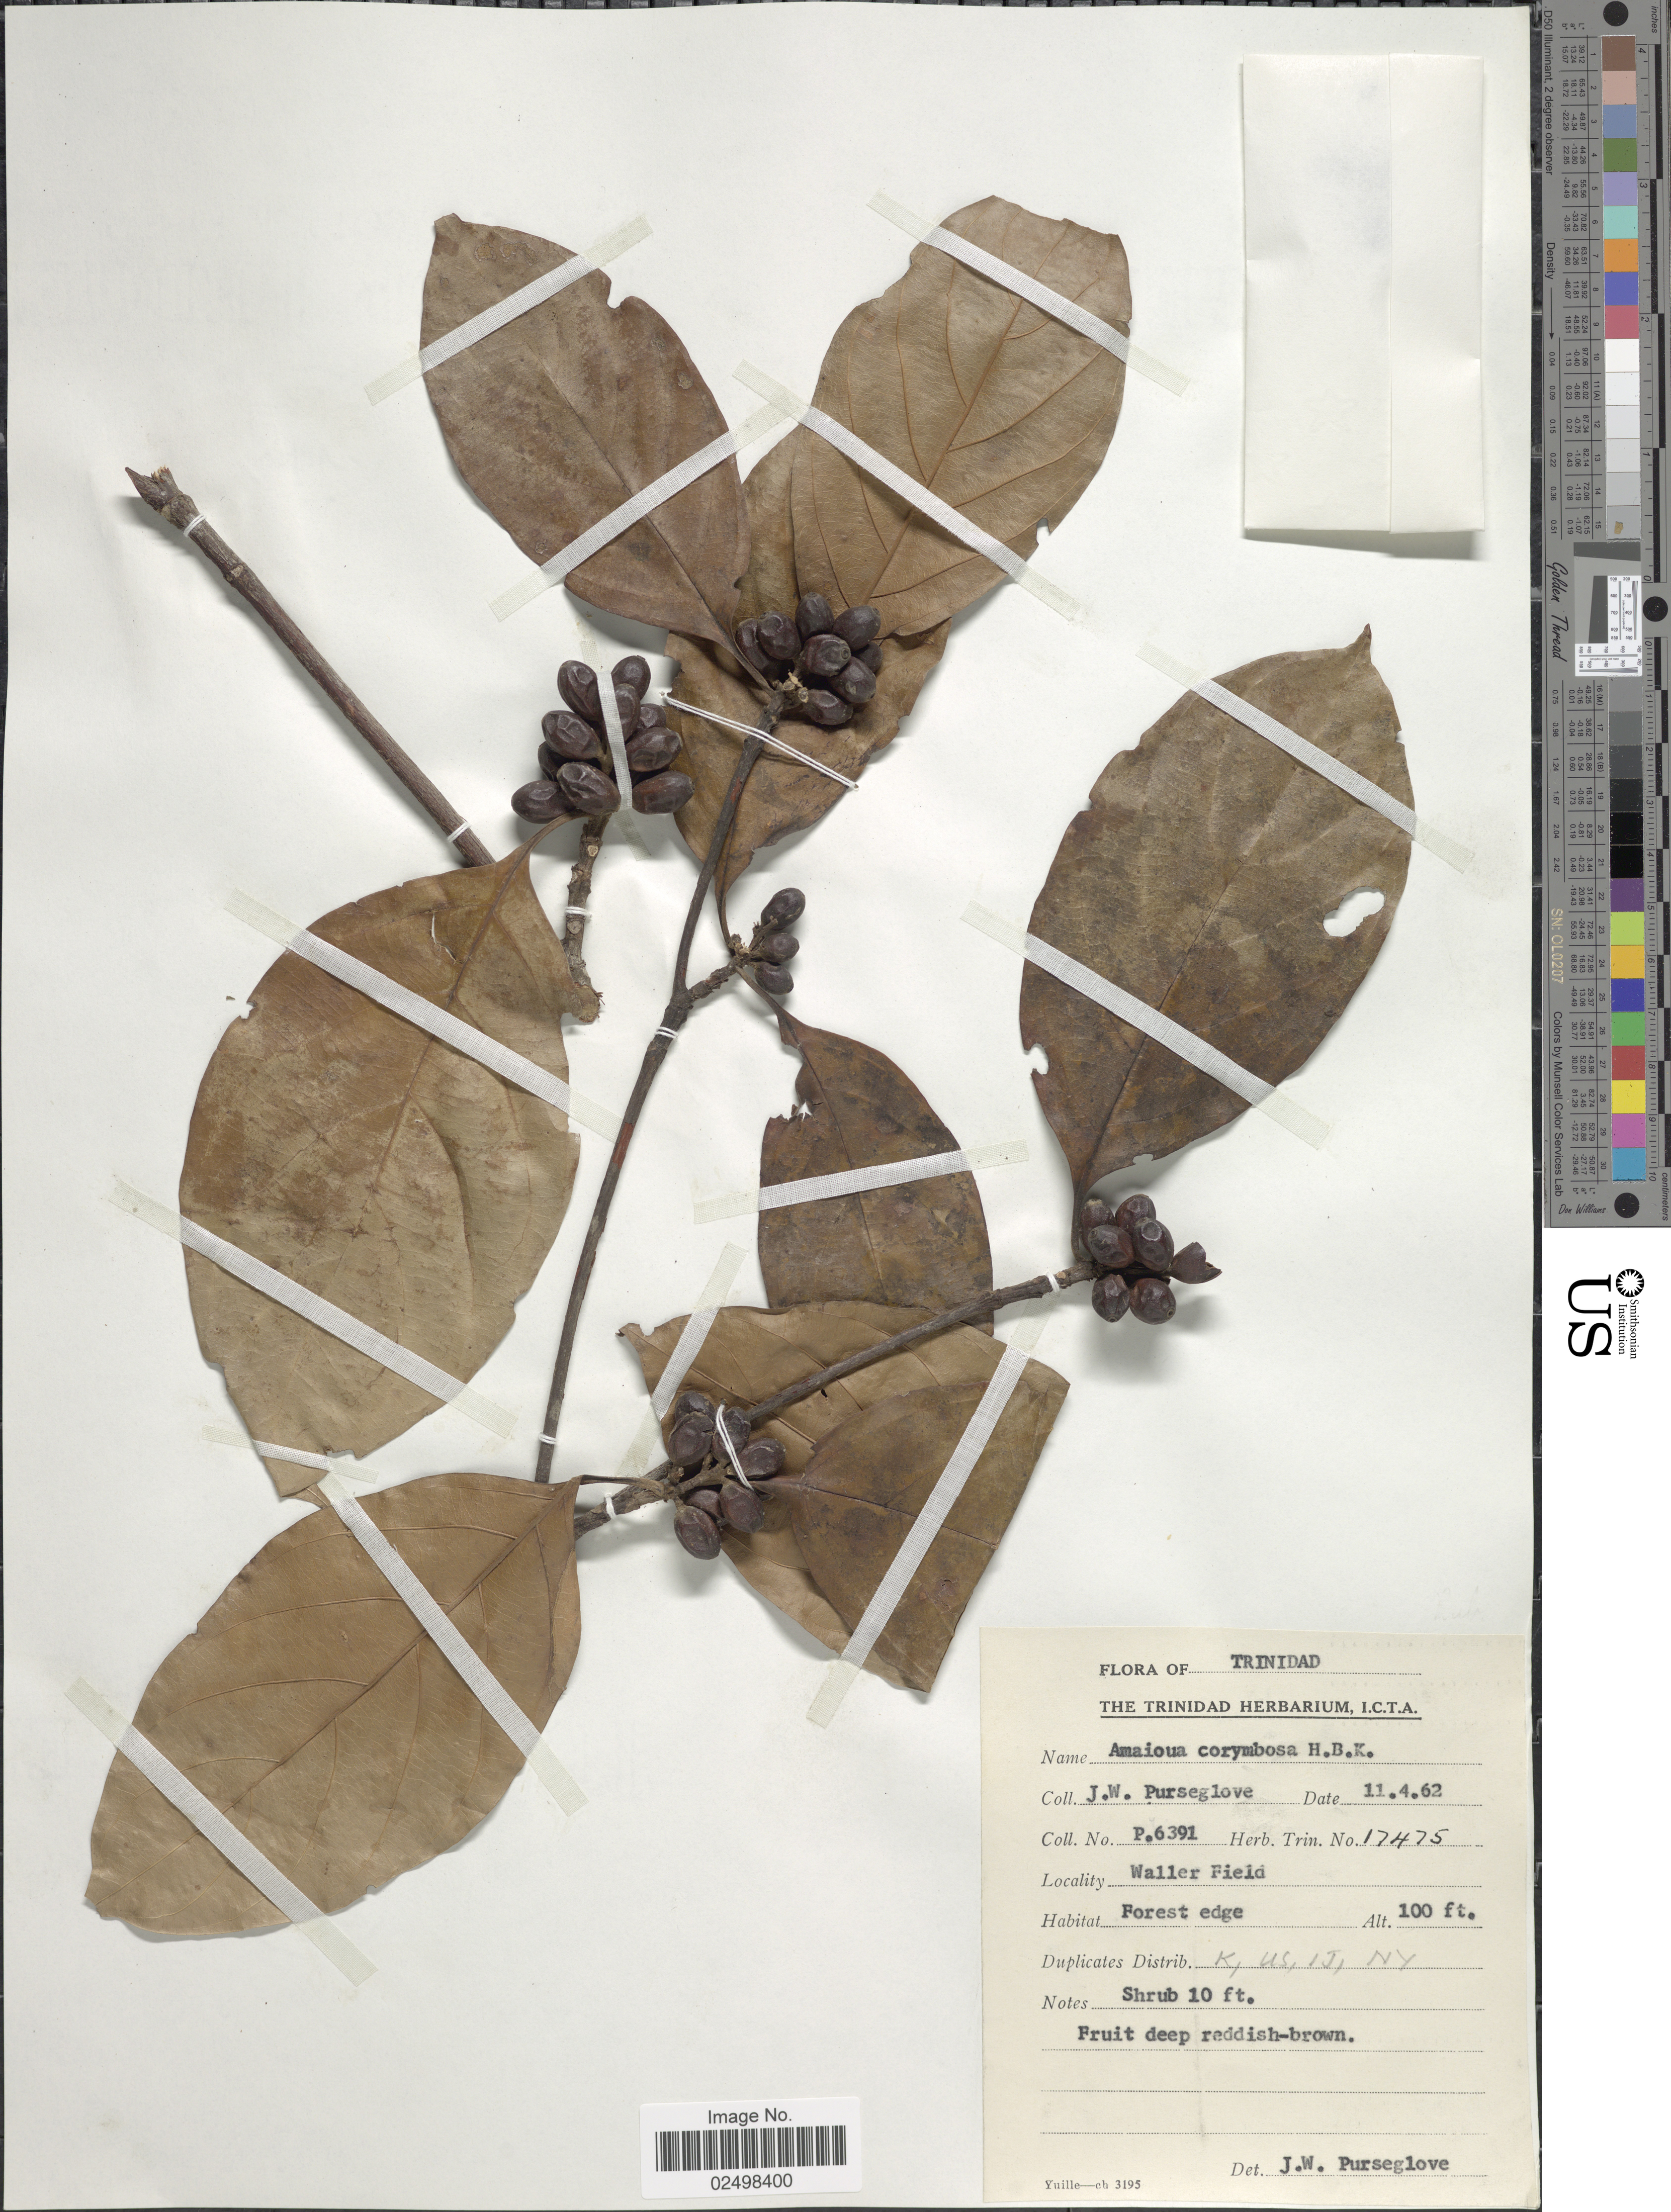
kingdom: Plantae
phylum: Tracheophyta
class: Magnoliopsida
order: Gentianales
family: Rubiaceae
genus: Amaioua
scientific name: Amaioua corymbosa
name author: Kunth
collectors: J. Purseglove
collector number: P6391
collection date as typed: Transcribed d/m/y: 11/4/62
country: Trinidad and Tobago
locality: Trinidad, Waller Field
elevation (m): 30